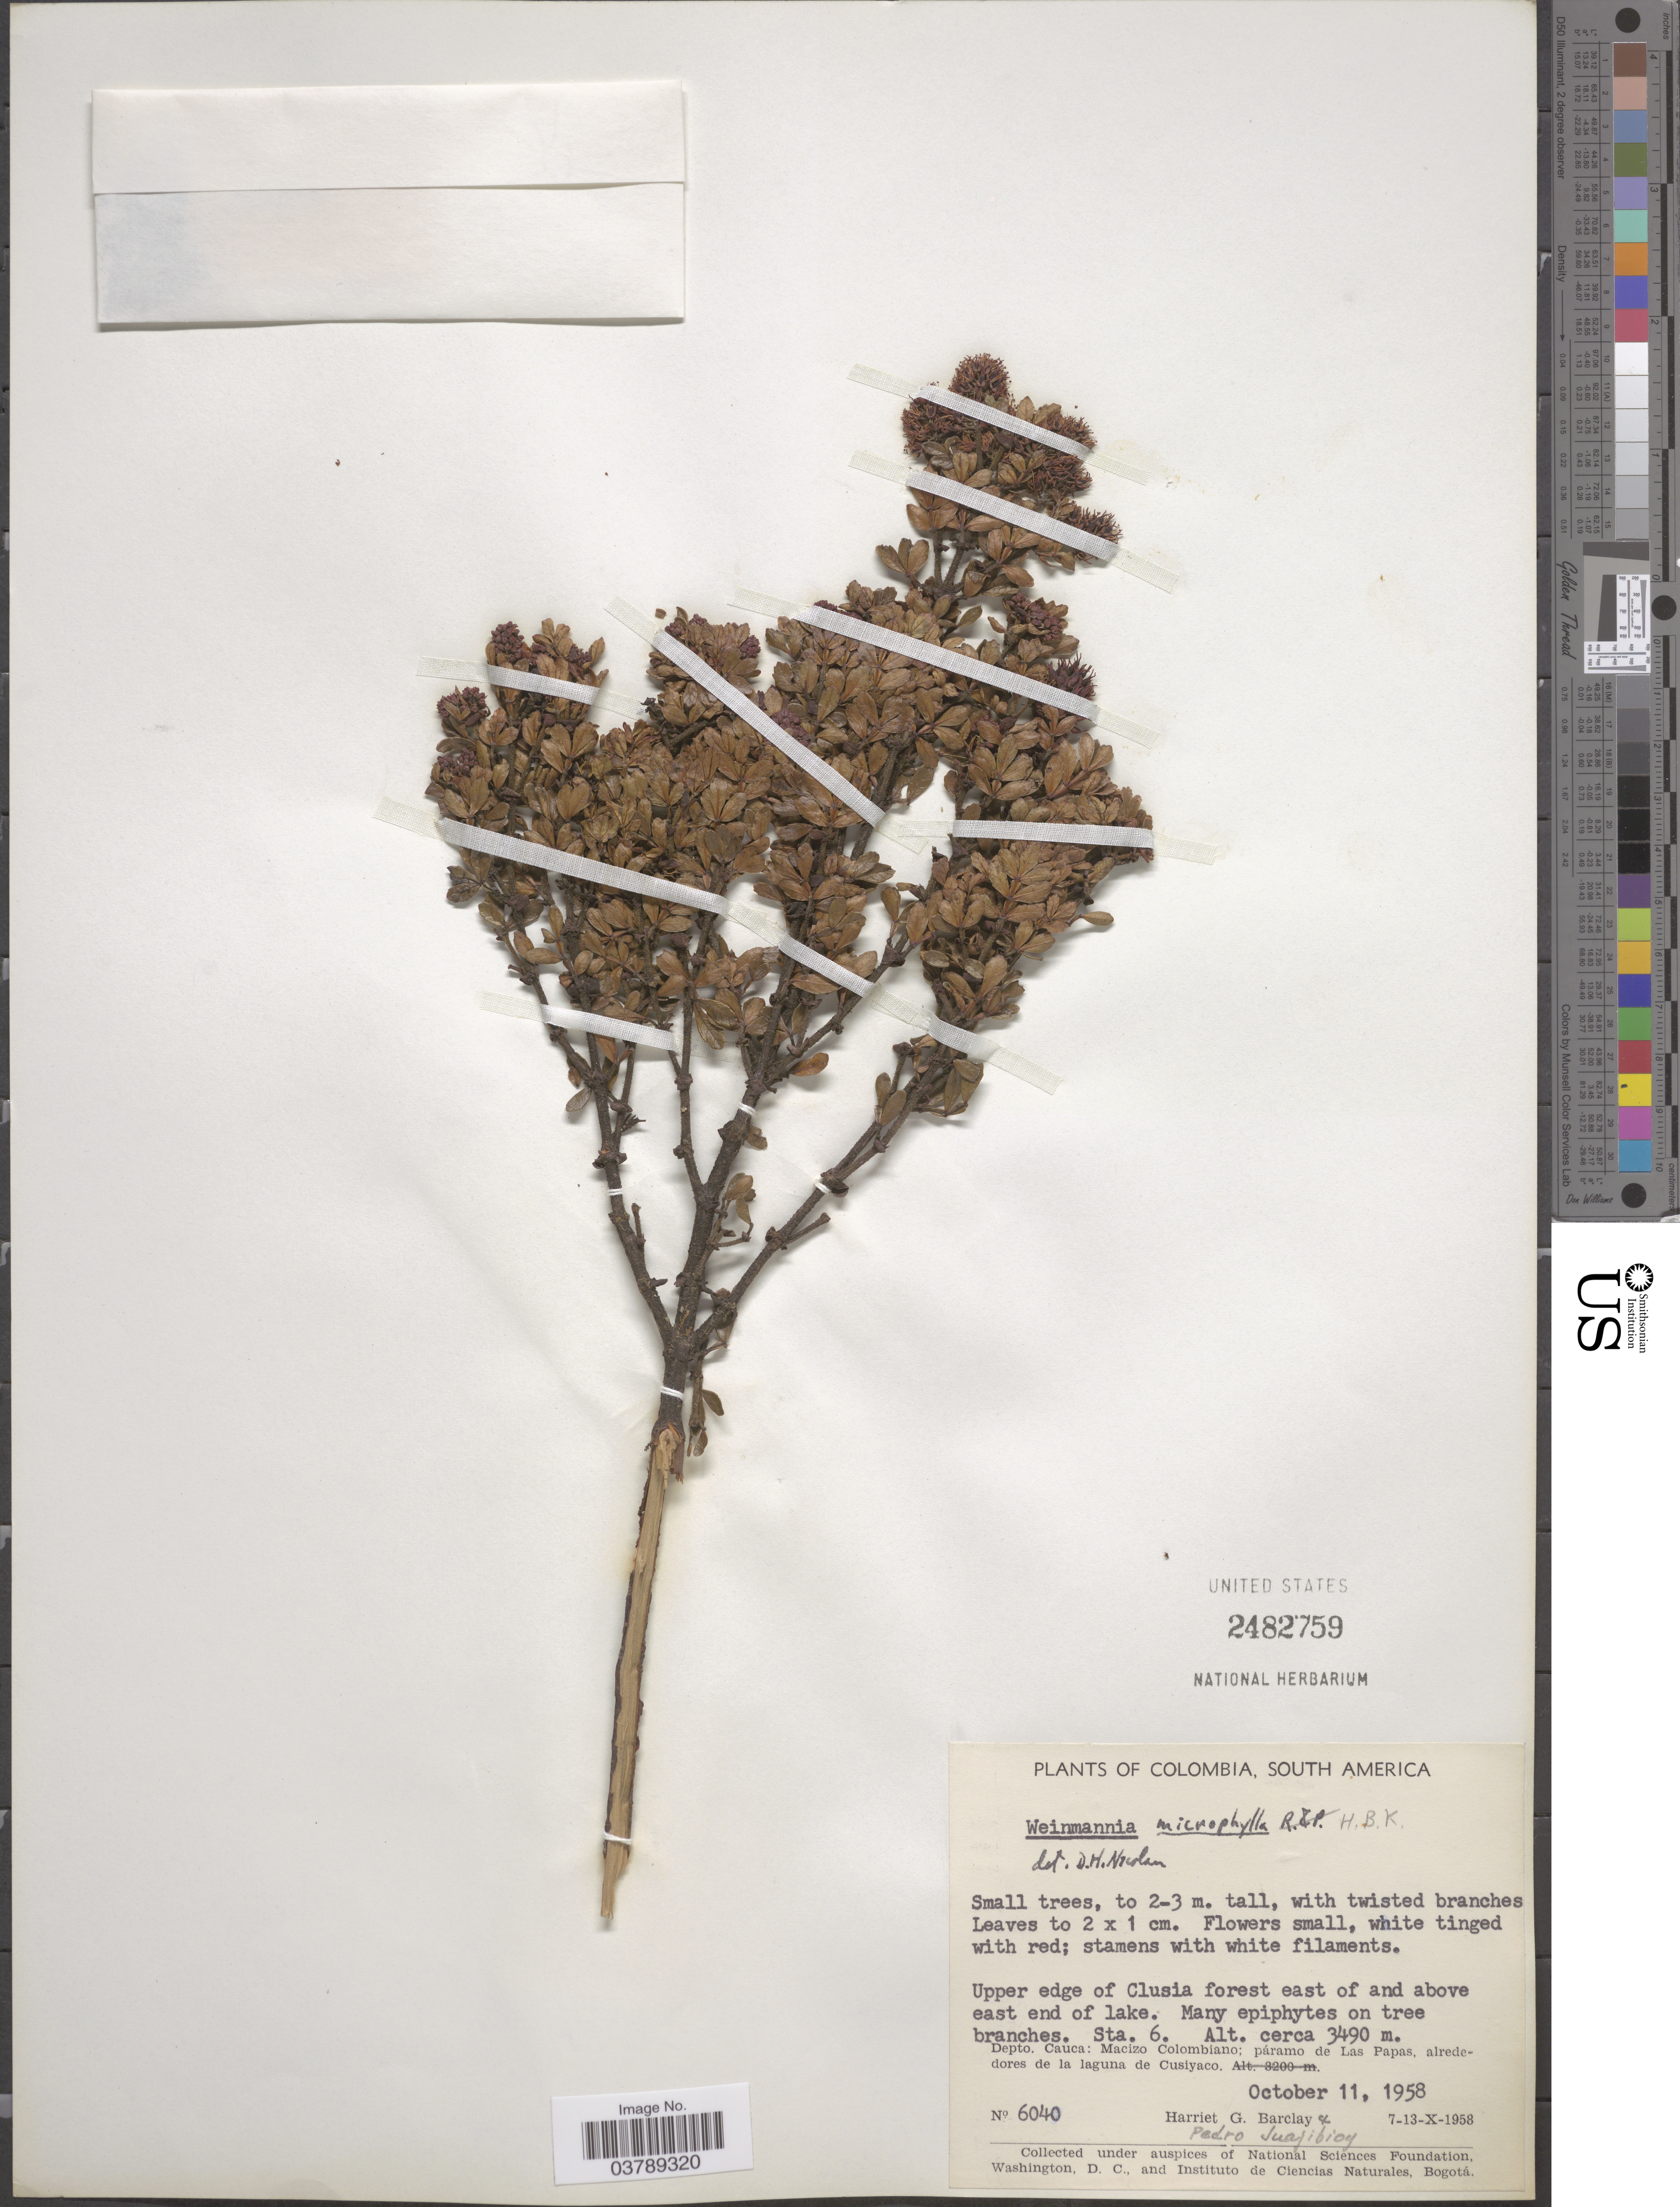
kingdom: Plantae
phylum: Tracheophyta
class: Magnoliopsida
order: Oxalidales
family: Cunoniaceae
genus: Weinmannia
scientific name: Weinmannia microphylla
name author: Kunth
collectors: H. G. Barclay & P. Juajibioy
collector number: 6040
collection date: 1958-10-11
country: Colombia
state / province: Cauca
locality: Upper edge of Clusia forest east of and above east end of lake. Depto. Cauca: Macizo Colombiano; páramo de Las Papas, alrededores de la laguna de Cusiyaco.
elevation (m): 3490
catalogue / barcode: US 2482759